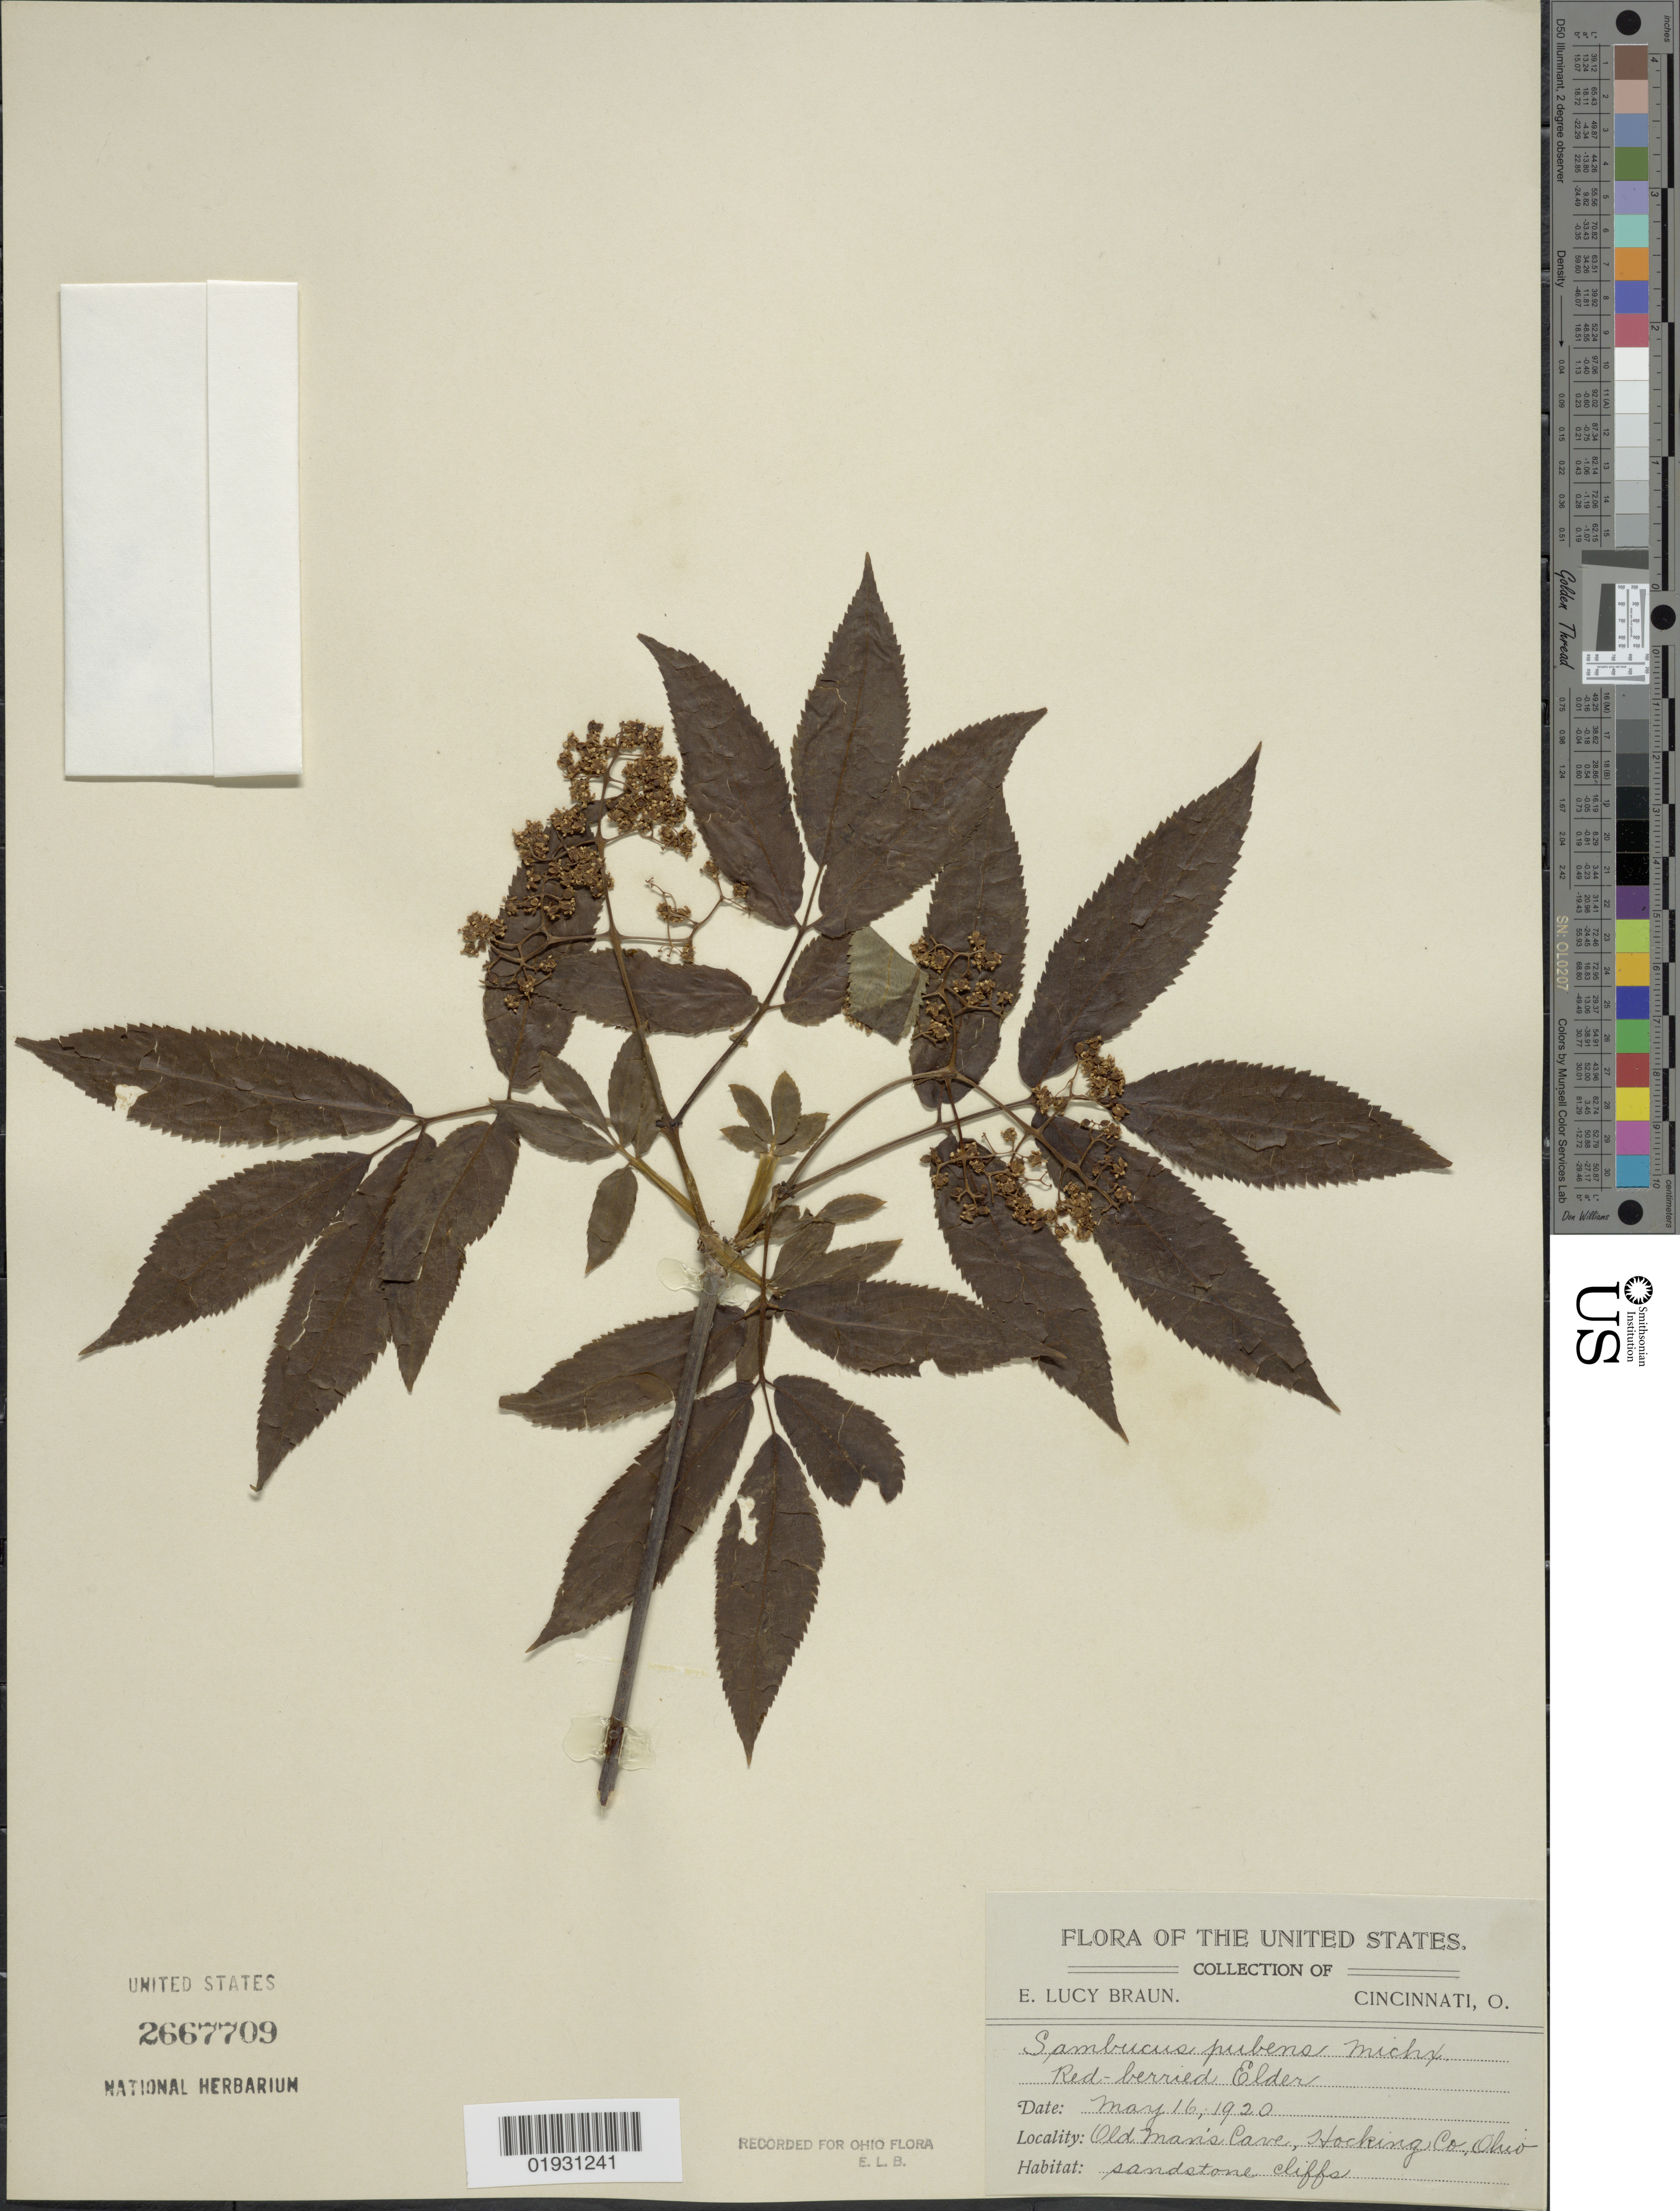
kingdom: Plantae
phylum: Tracheophyta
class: Magnoliopsida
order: Dipsacales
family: Viburnaceae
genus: Sambucus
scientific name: Sambucus racemosa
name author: L.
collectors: E. L. Braun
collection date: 1920-05-16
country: United States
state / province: Ohio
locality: Old Mavis Cave, Hocking Co.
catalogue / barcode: US 2667709